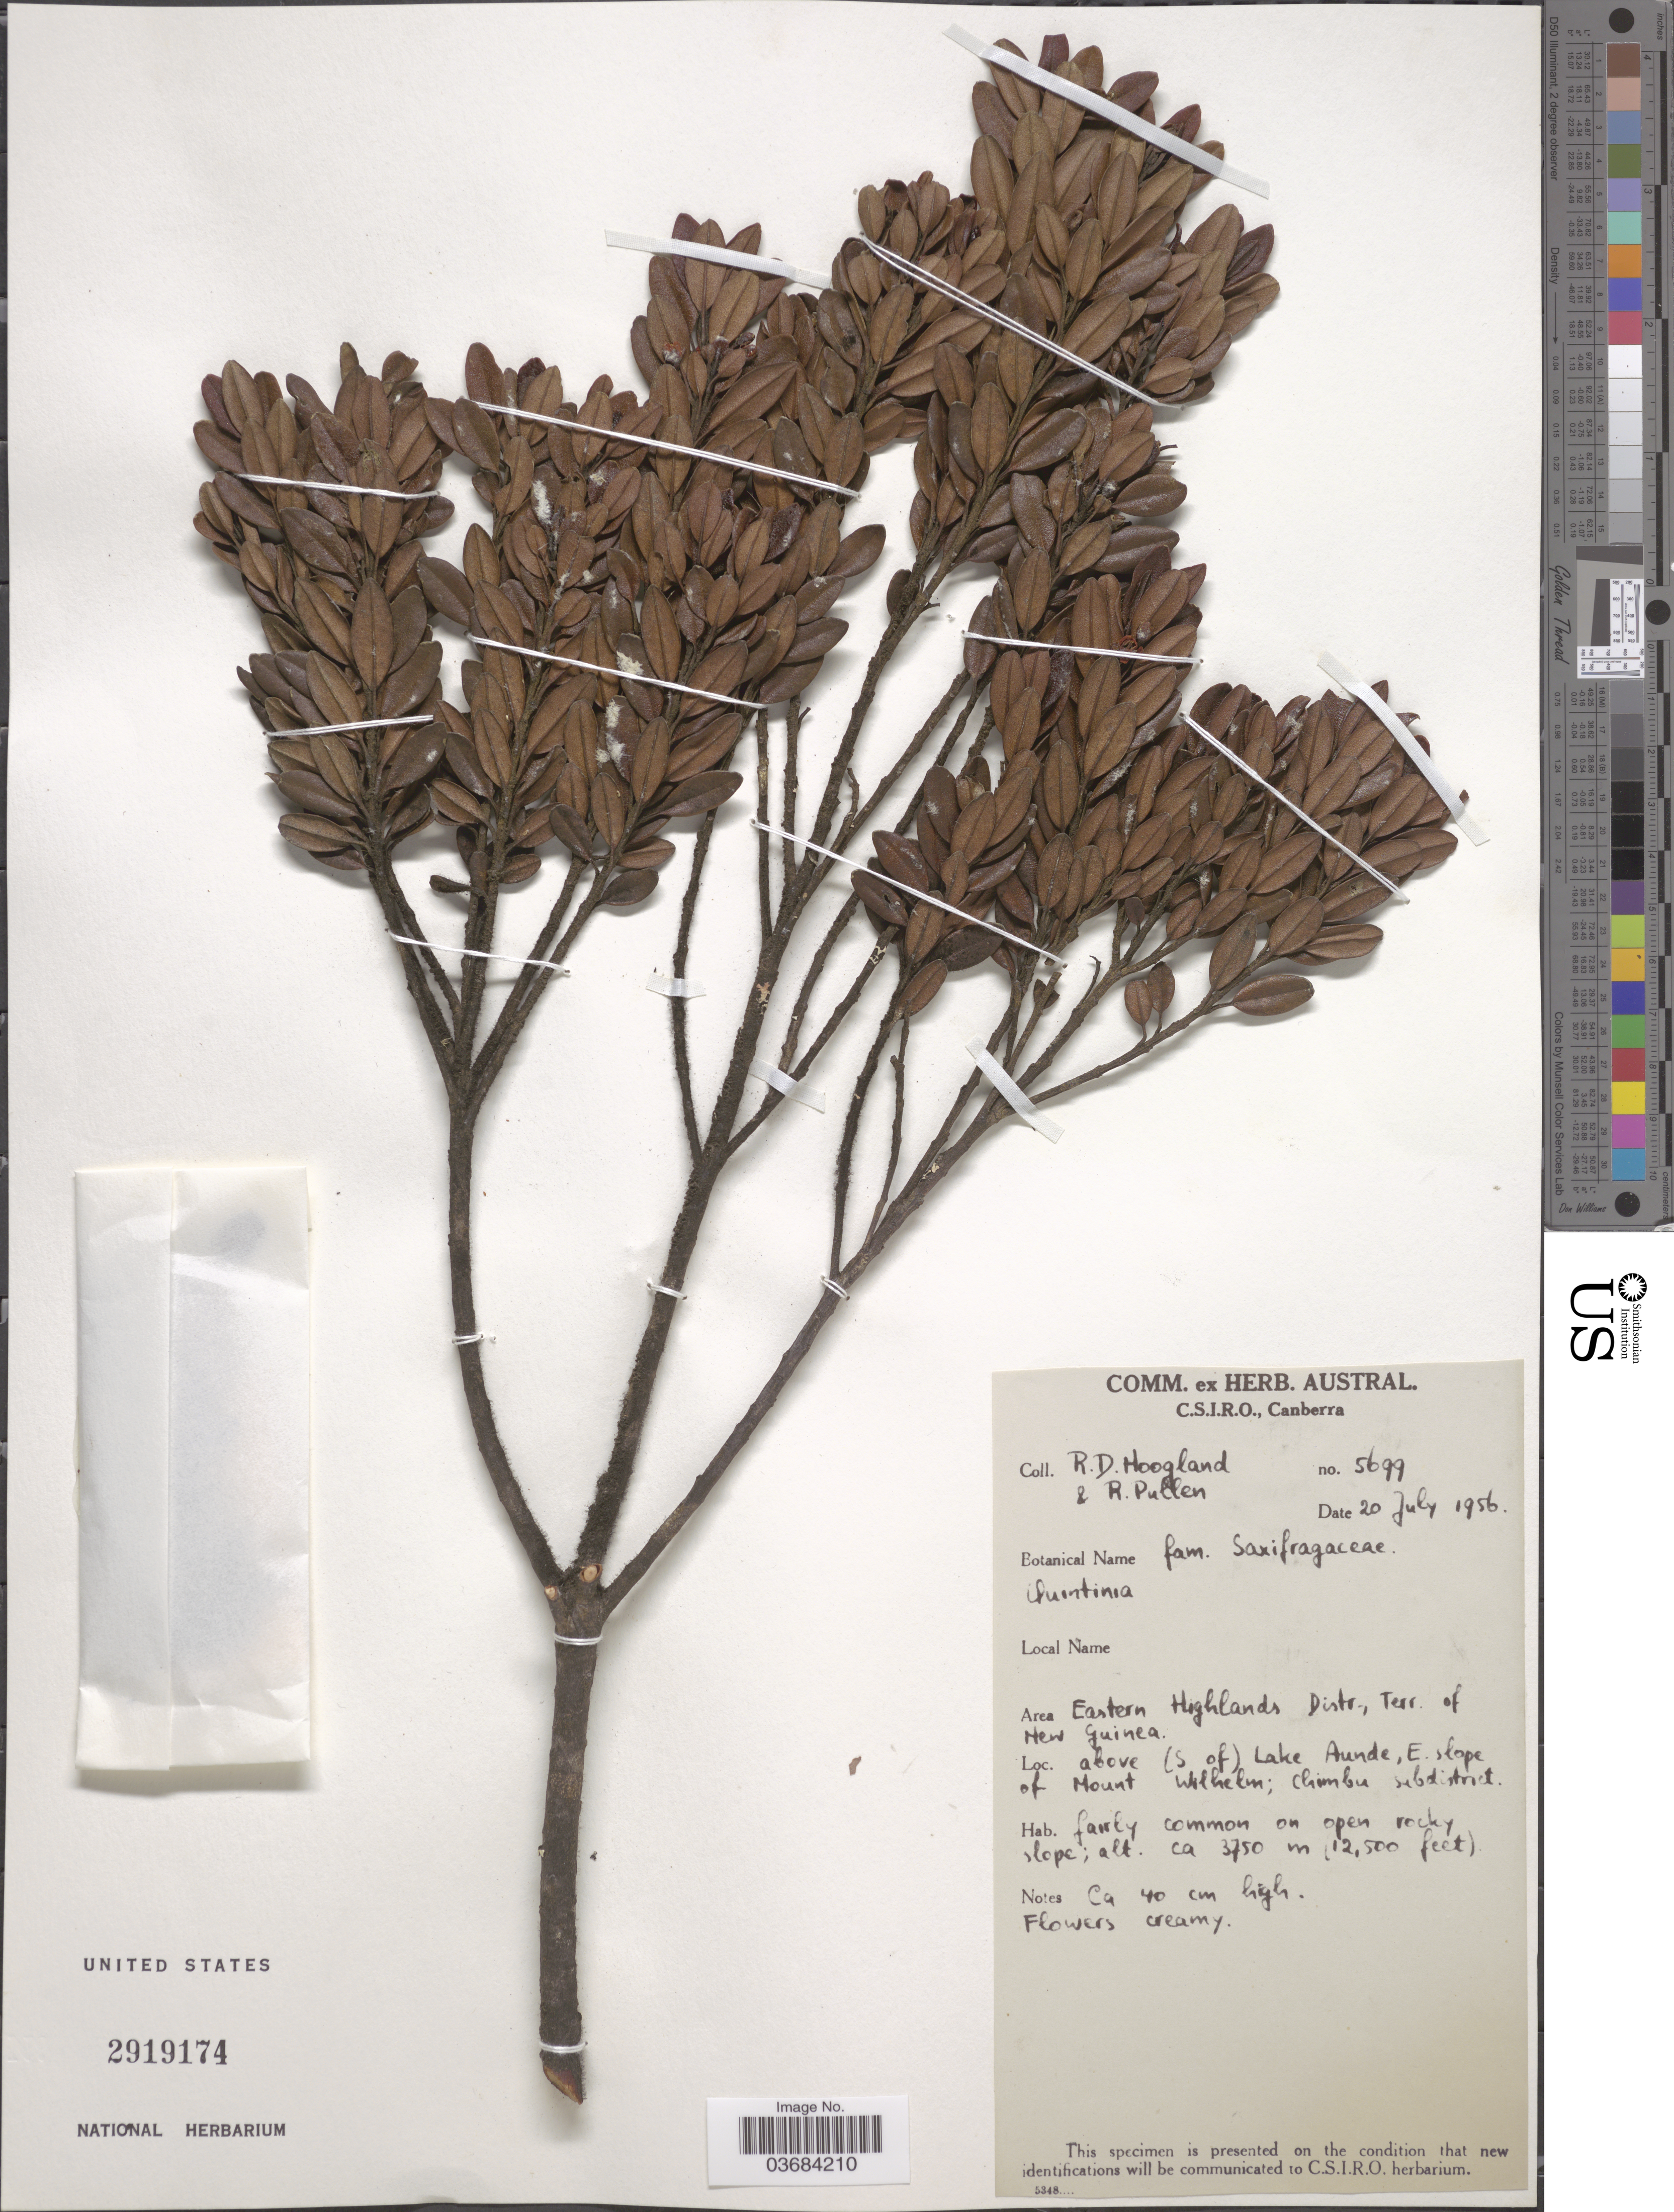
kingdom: Plantae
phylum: Tracheophyta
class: Magnoliopsida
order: Paracryphiales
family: Paracryphiaceae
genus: Quintinia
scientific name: Quintinia sp.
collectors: R. D. Hoogland & R. Pullen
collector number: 5699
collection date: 1956-07-20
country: Papua New Guinea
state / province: Chimbu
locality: Area Eastern Highlands Distr., Terr of New Guinea. Above (S. of) Lake Aunde, E. slope of Mount Wilhelm; Chimbu subdistrict.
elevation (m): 3810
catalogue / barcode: US 2919174